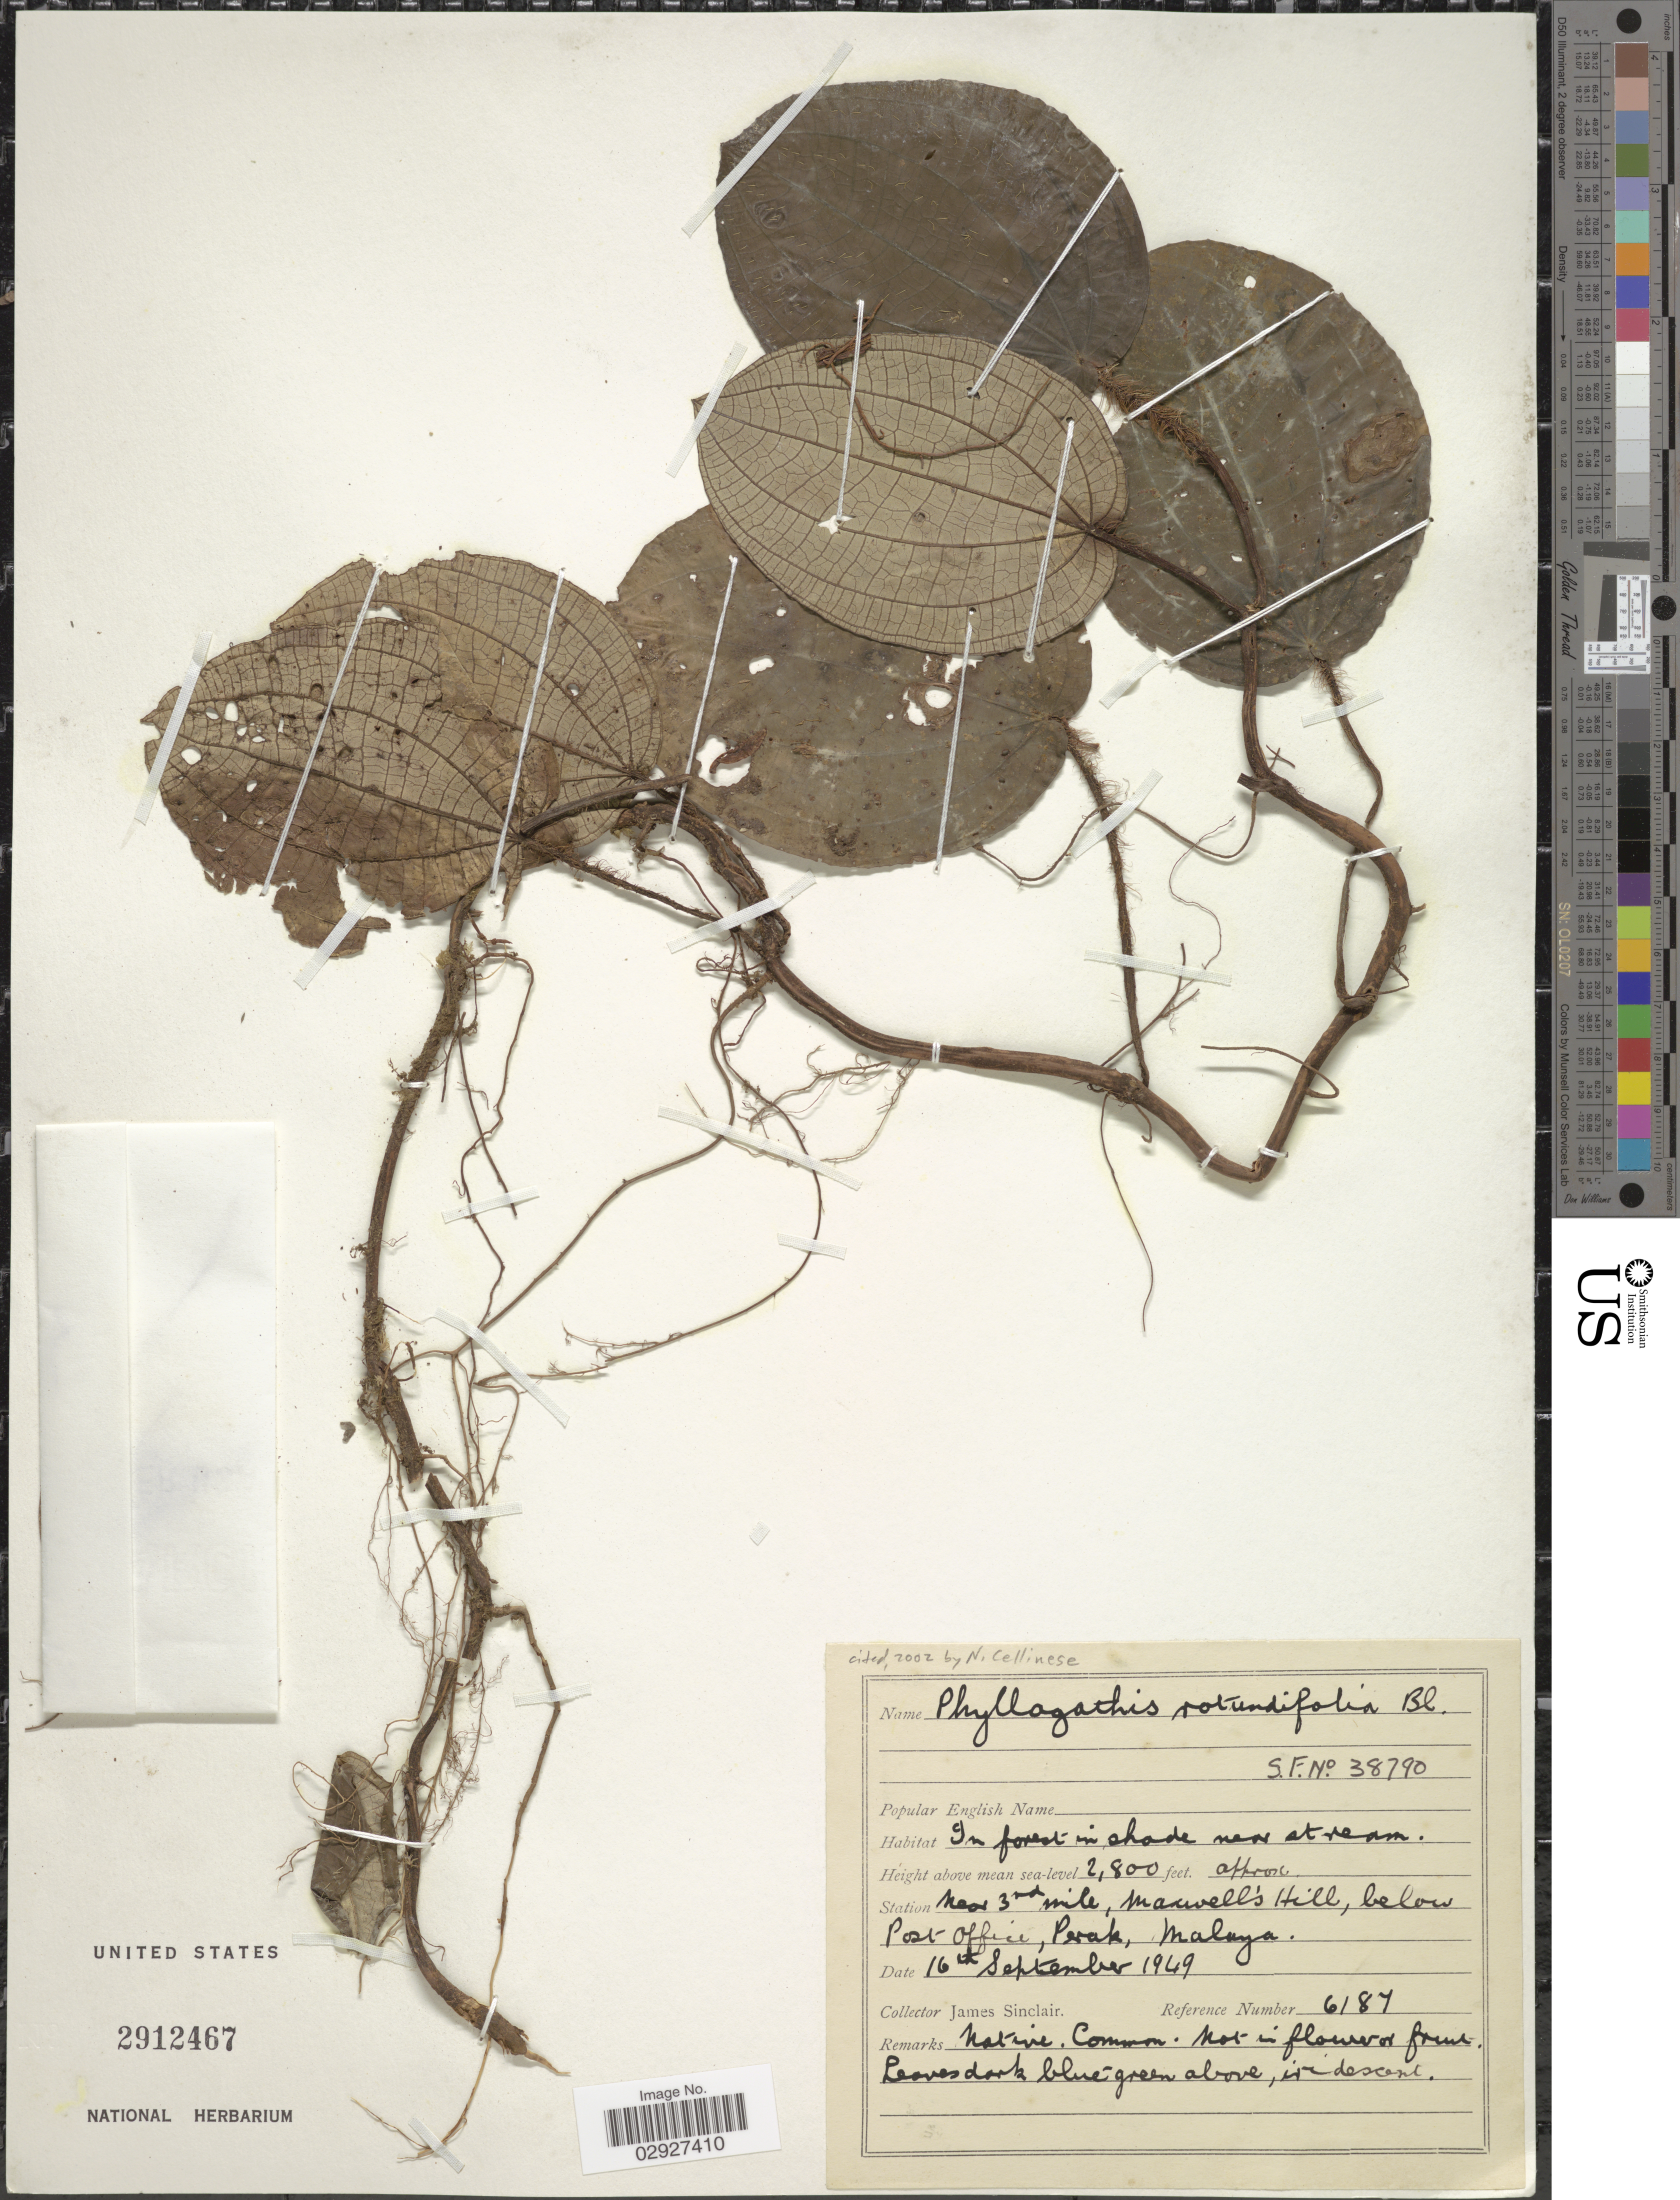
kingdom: Plantae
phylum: Tracheophyta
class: Magnoliopsida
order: Myrtales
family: Melastomataceae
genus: Phyllagathis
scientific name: Phyllagathis rotundifolia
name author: (Jack) Blume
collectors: J. Sinclair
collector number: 6187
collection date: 1949-09-16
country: Malaysia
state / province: Perak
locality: Station near 3rd mile, Maxwell's Hill, below Post Office, Perak.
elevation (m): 853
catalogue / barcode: US 2912467